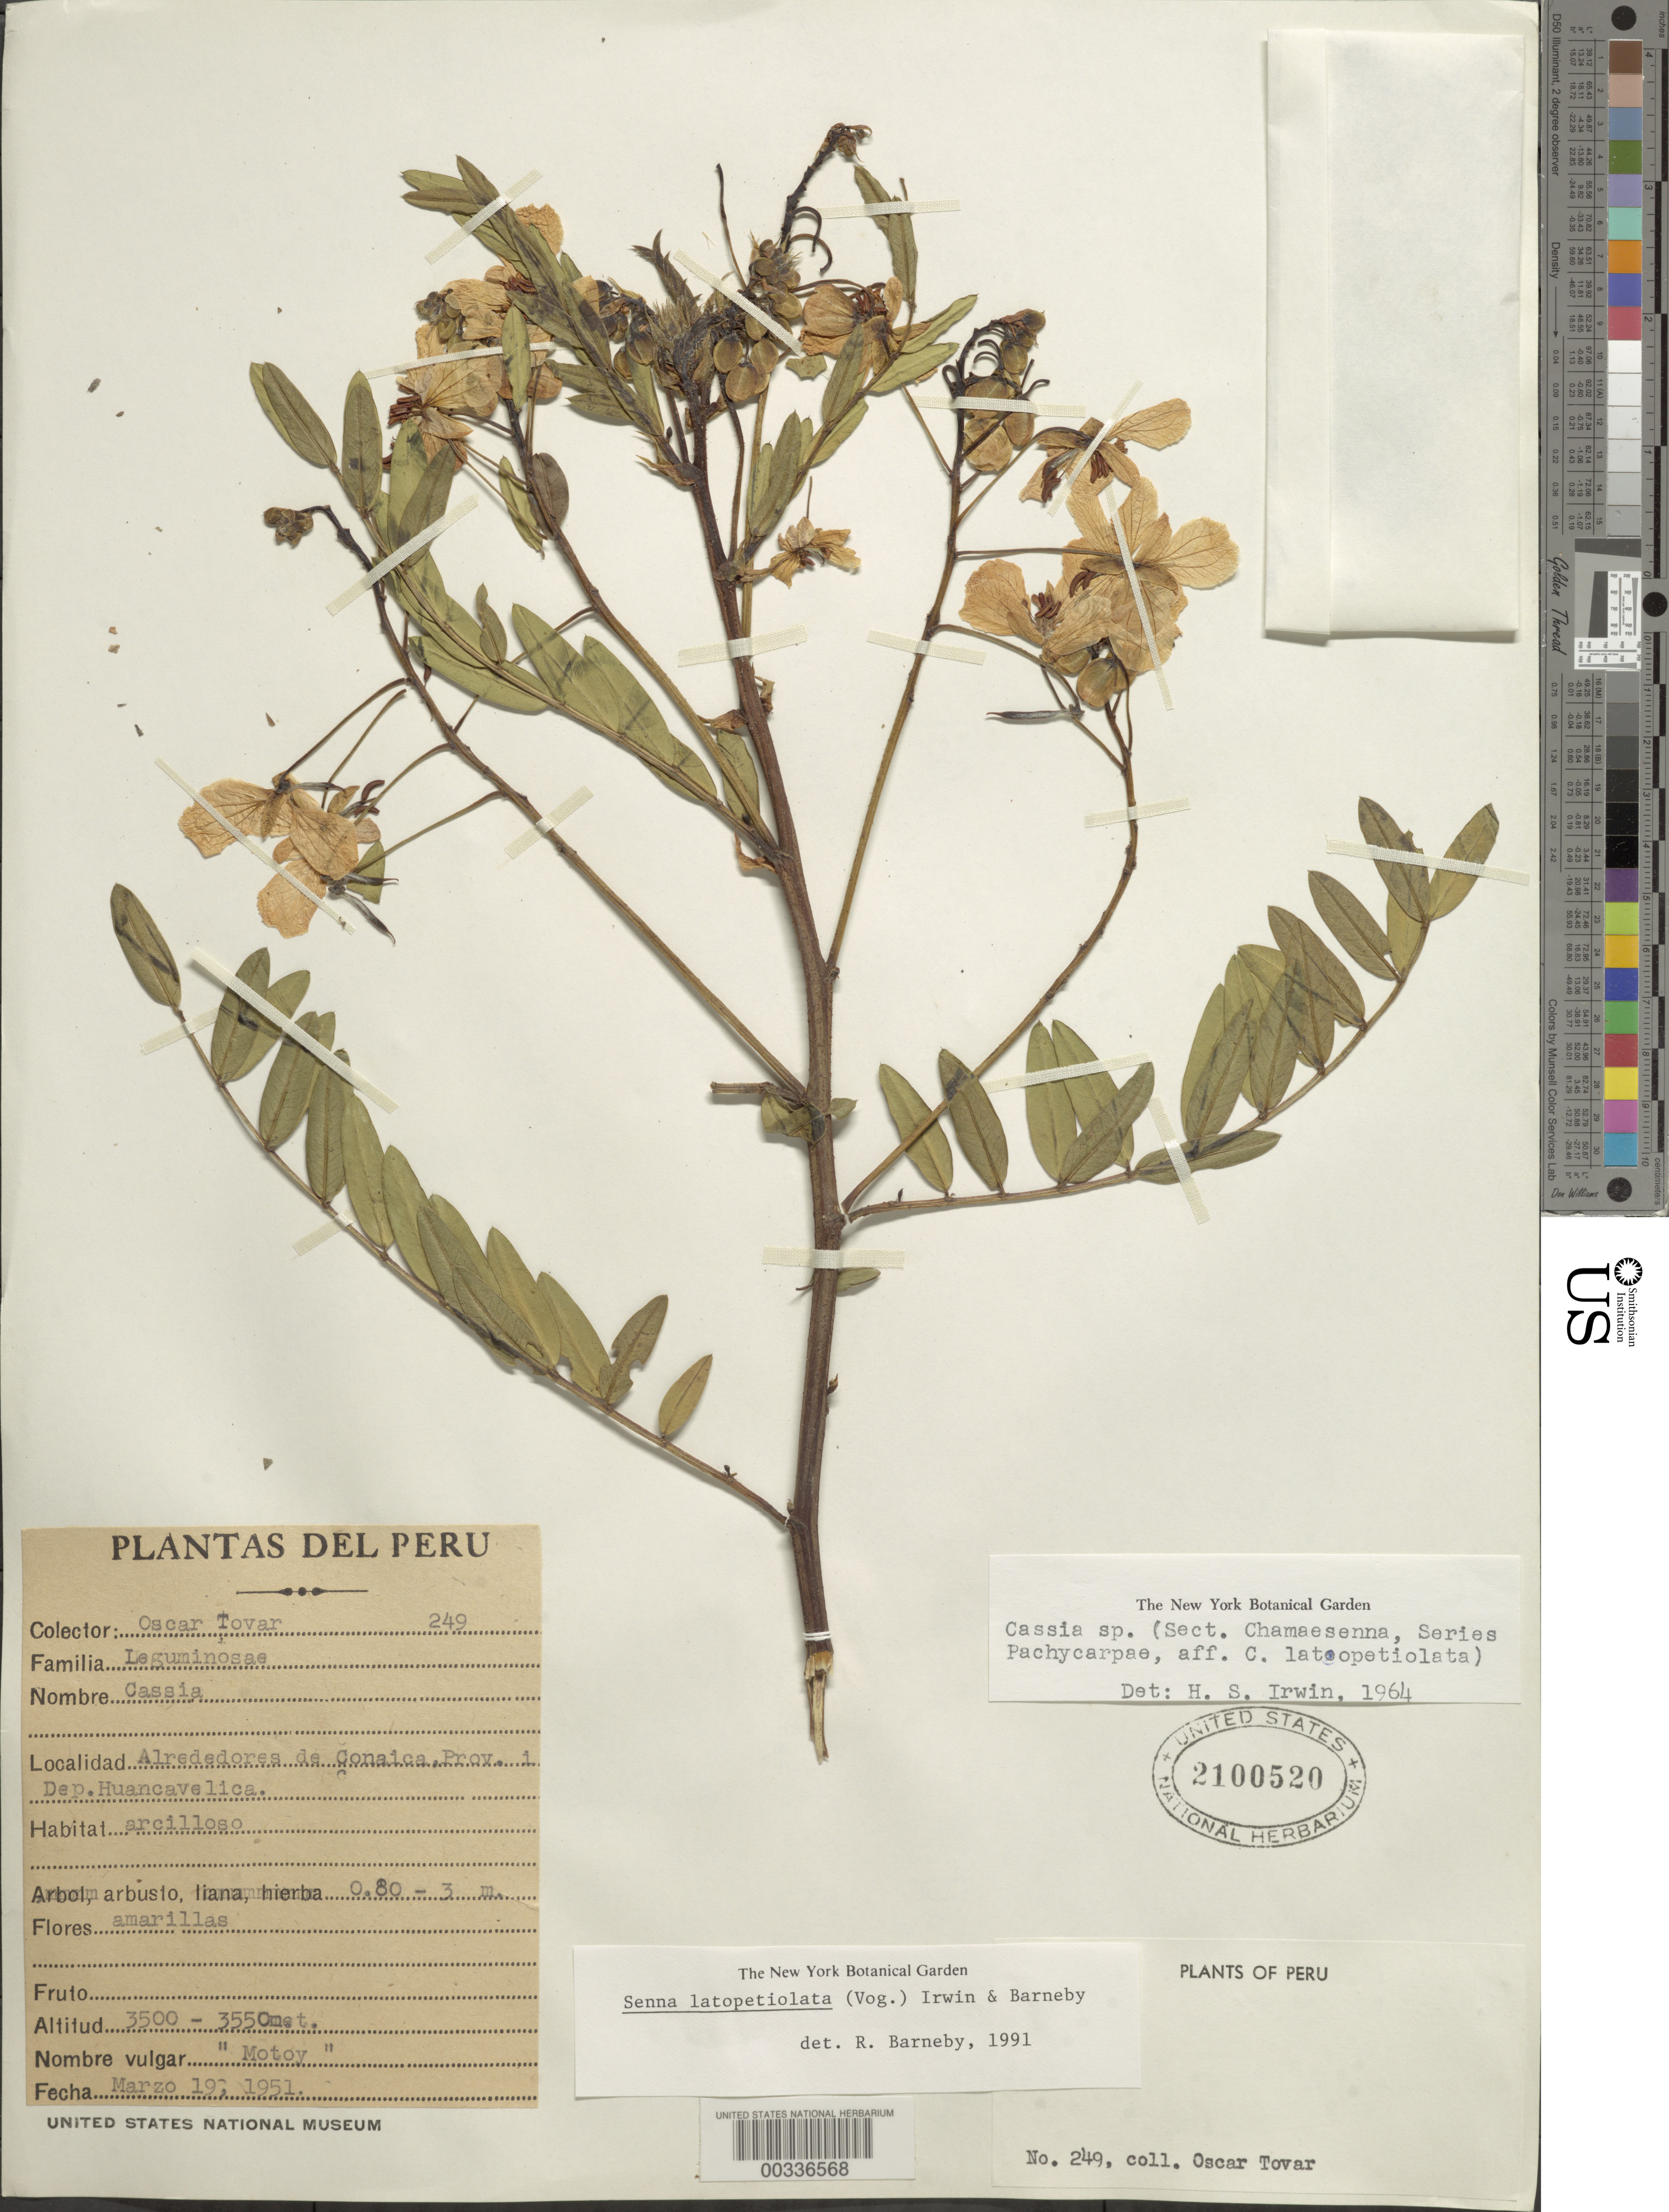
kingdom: Plantae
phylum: Tracheophyta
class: Magnoliopsida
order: Fabales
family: Fabaceae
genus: Senna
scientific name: Senna latopetiolata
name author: (Vogel) H.S. Irwin & Barneby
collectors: Ó. Tovar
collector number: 249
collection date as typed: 19 Mar 1951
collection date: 1951-03-19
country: Peru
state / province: Huancavelica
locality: in the vicinity of [alrededores de] Conaica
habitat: Clay soil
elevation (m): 3500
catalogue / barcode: US 2100520